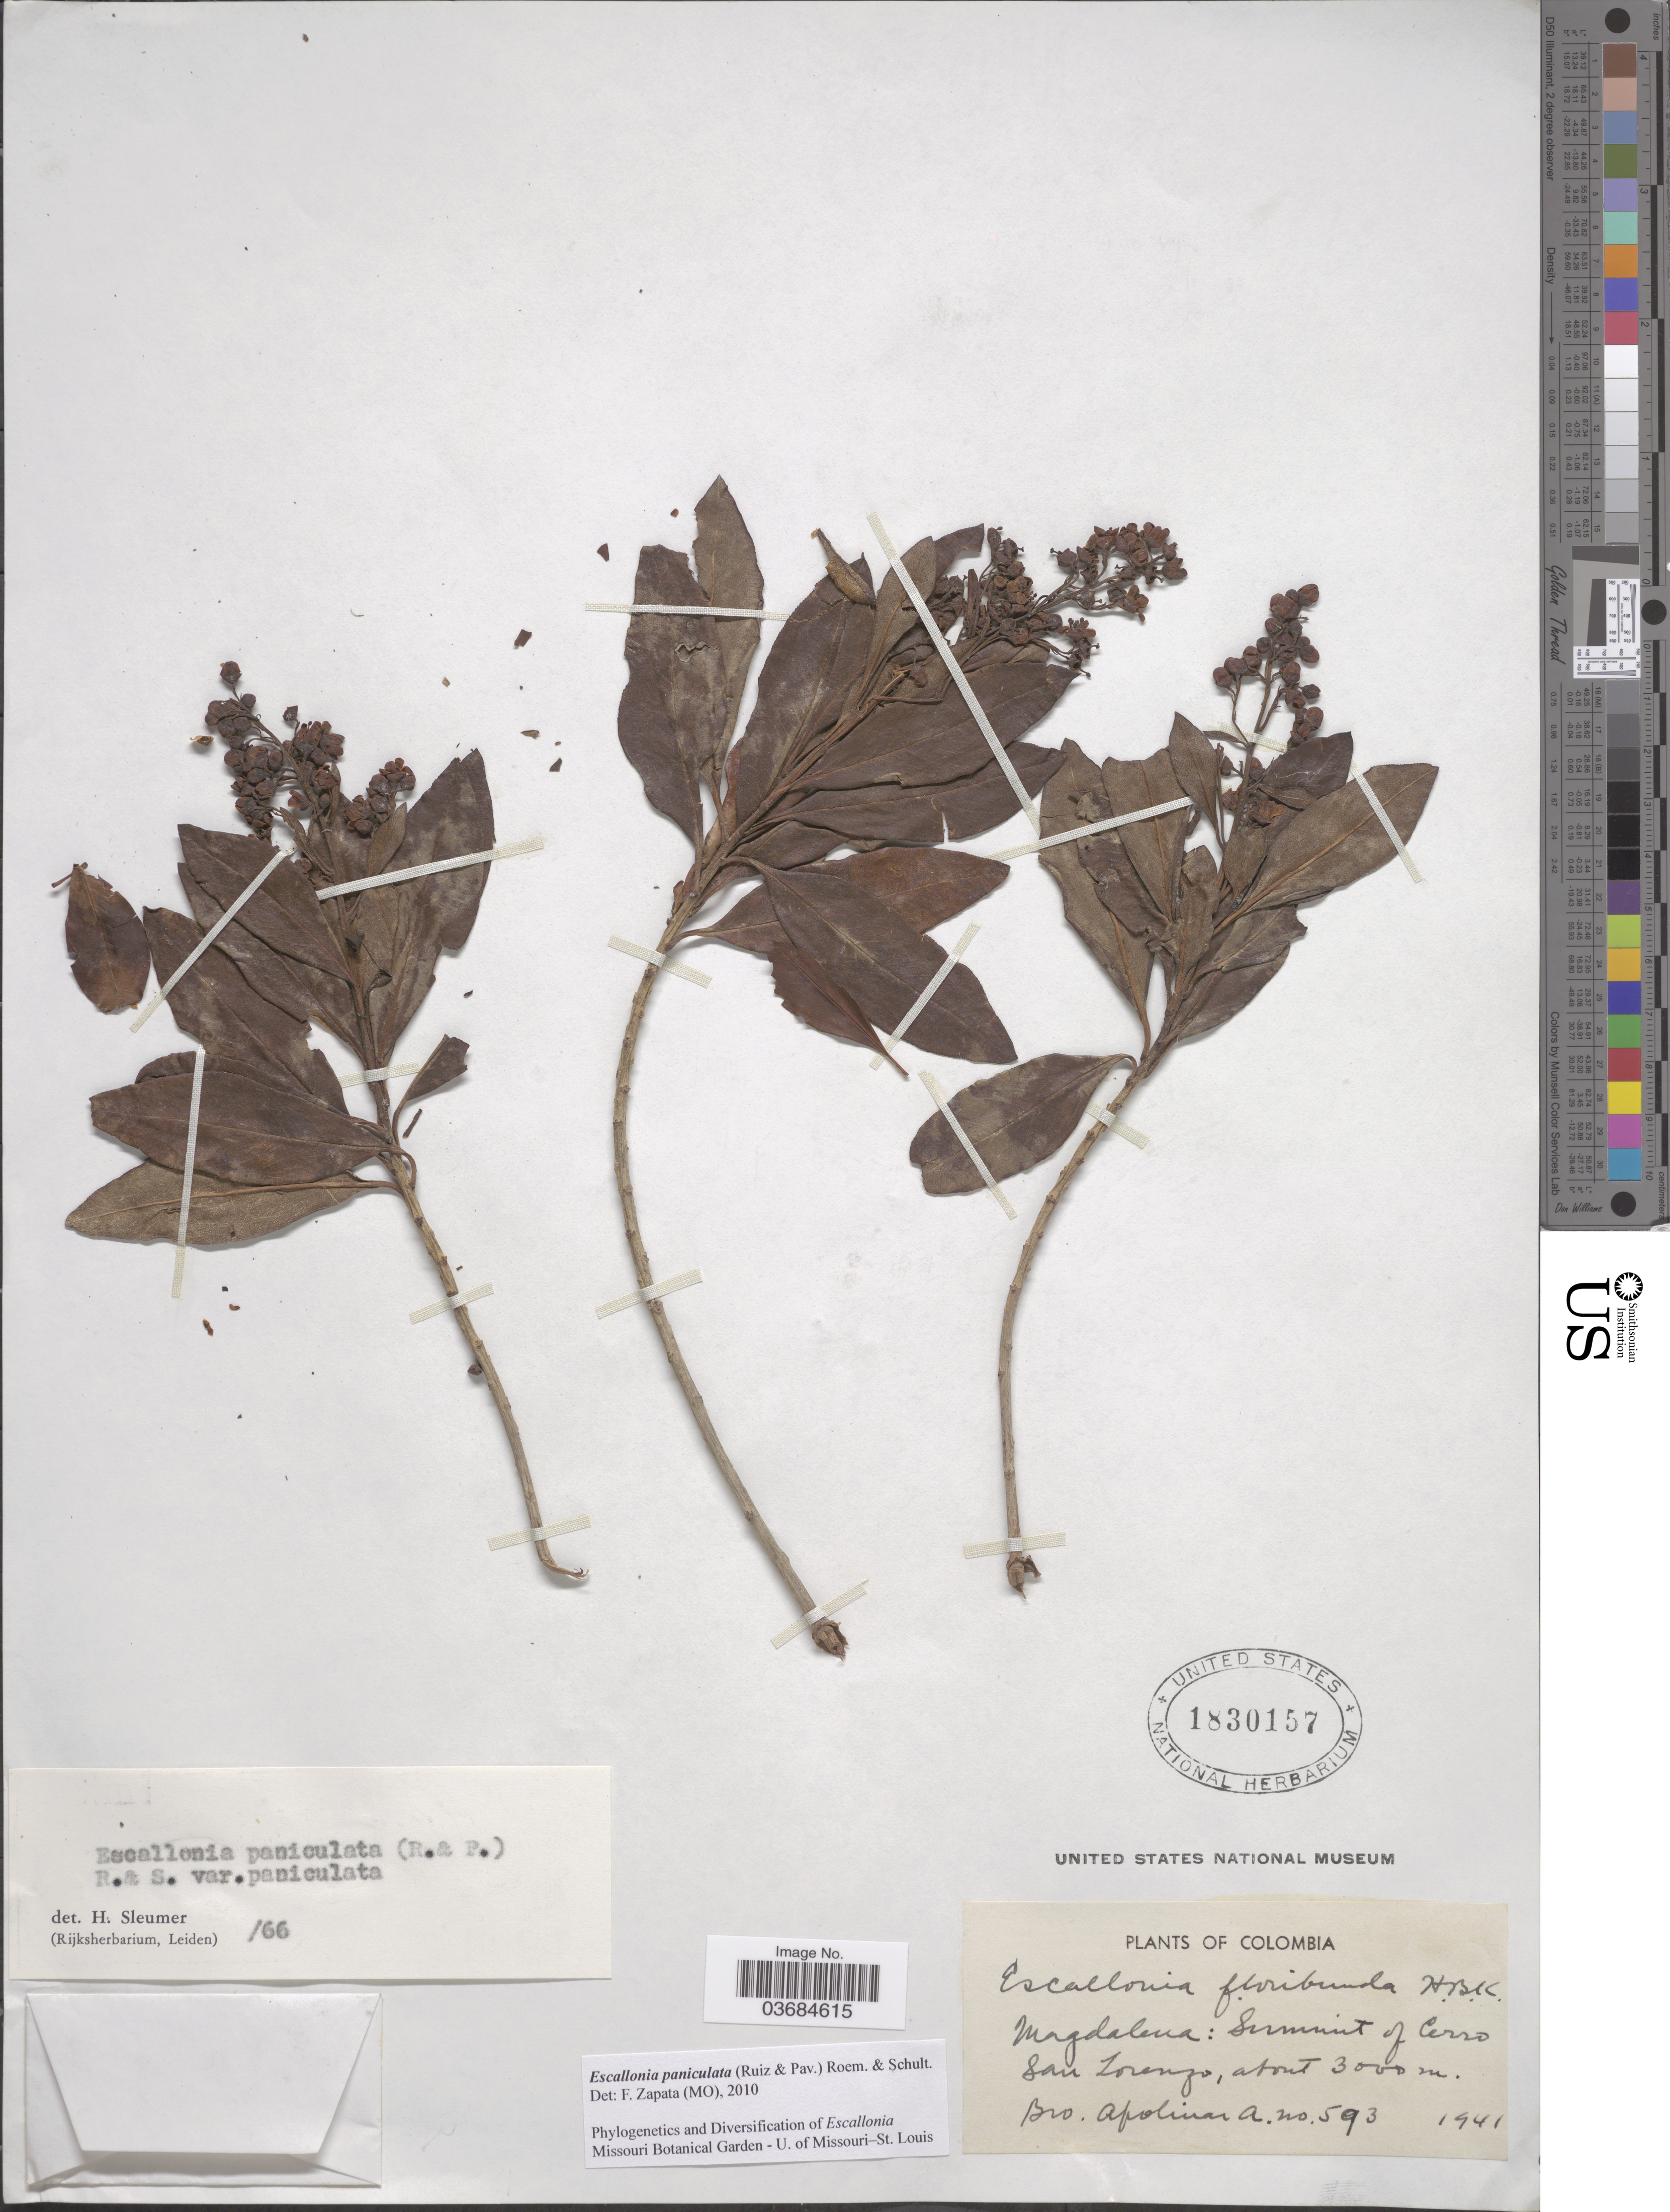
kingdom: Plantae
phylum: Tracheophyta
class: Magnoliopsida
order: Escalloniales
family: Escalloniaceae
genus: Escallonia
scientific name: Escallonia paniculata var. paniculata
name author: (Ruiz & Pav.) Roem. & Schult.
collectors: Bro. Apolinar A.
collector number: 593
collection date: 1941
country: Colombia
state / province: Magdalena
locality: Summit of Cerro San Lorenzo.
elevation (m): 3000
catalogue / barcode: US 1830157